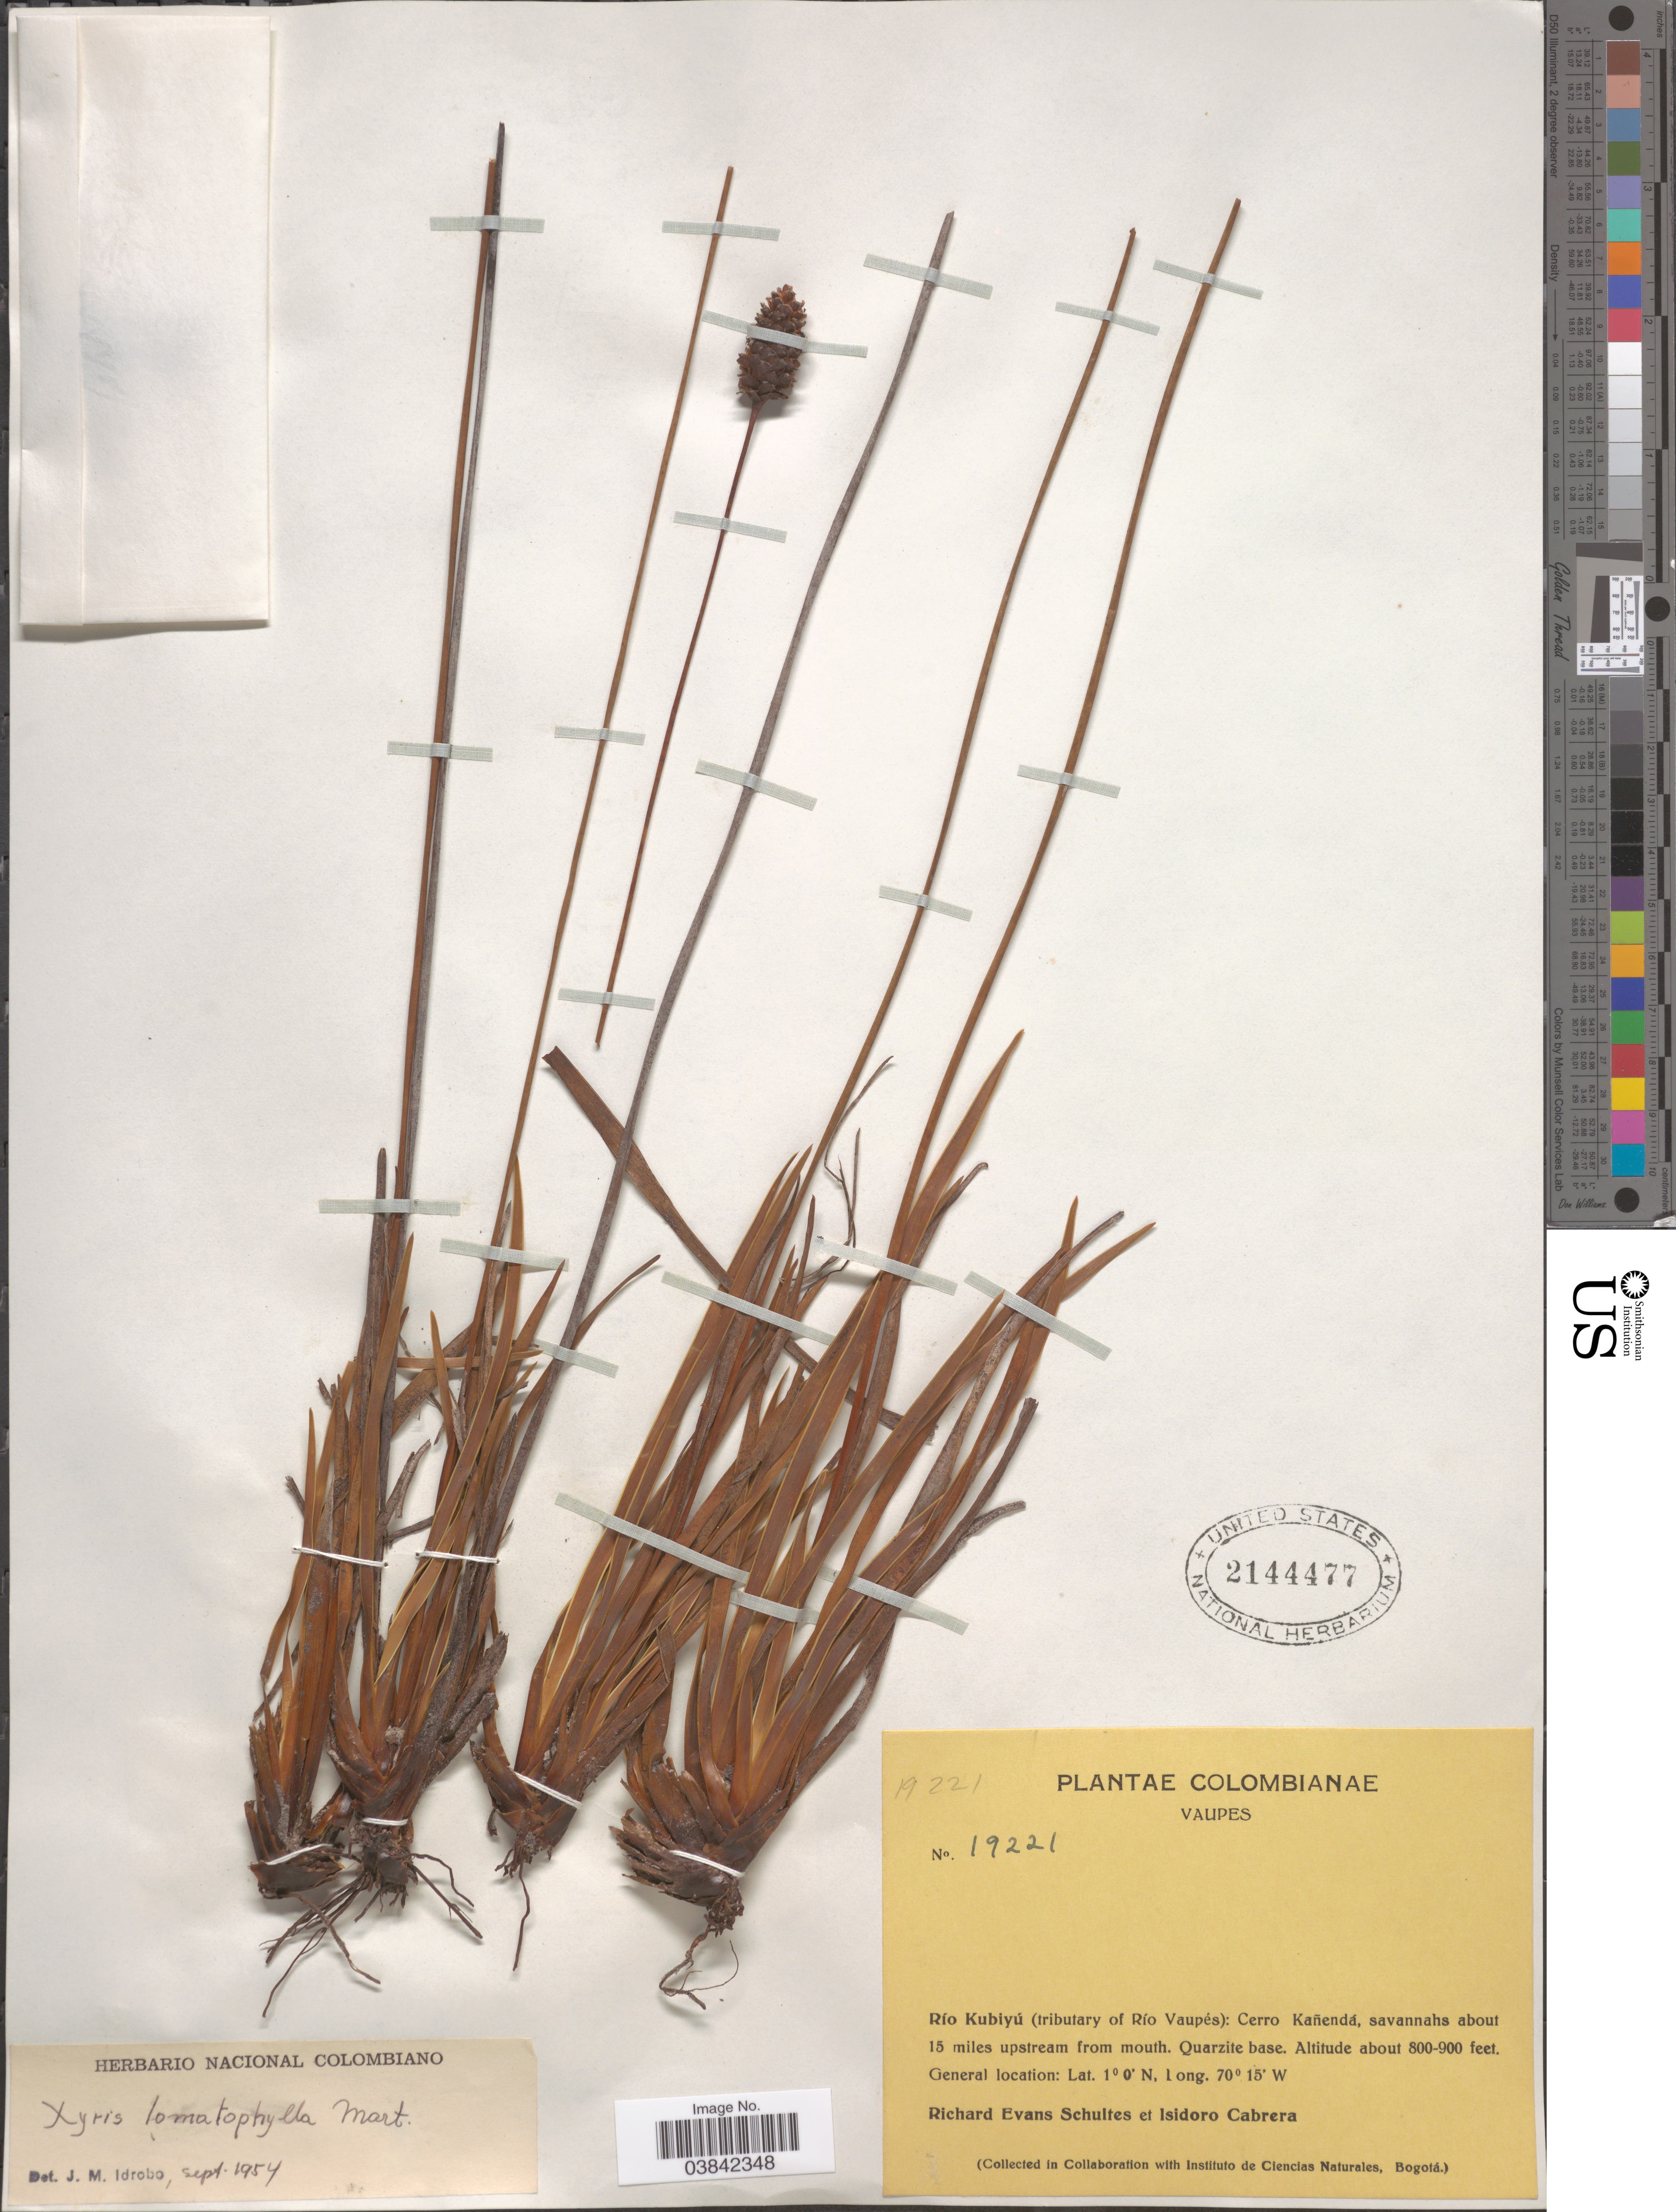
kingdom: Plantae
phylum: Tracheophyta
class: Liliopsida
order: Poales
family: Xyridaceae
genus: Xyris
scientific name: Xyris lomatophylla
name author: Mart.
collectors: R. E. Schultes & I. Cabrera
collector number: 19221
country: Colombia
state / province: Vaupés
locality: Río Kubiyú (tributary of Río Vaupés): Cerro Kañendá, savannahs about 15 miles upstream from mouth. Quarzite base.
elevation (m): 244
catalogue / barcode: US 2144477